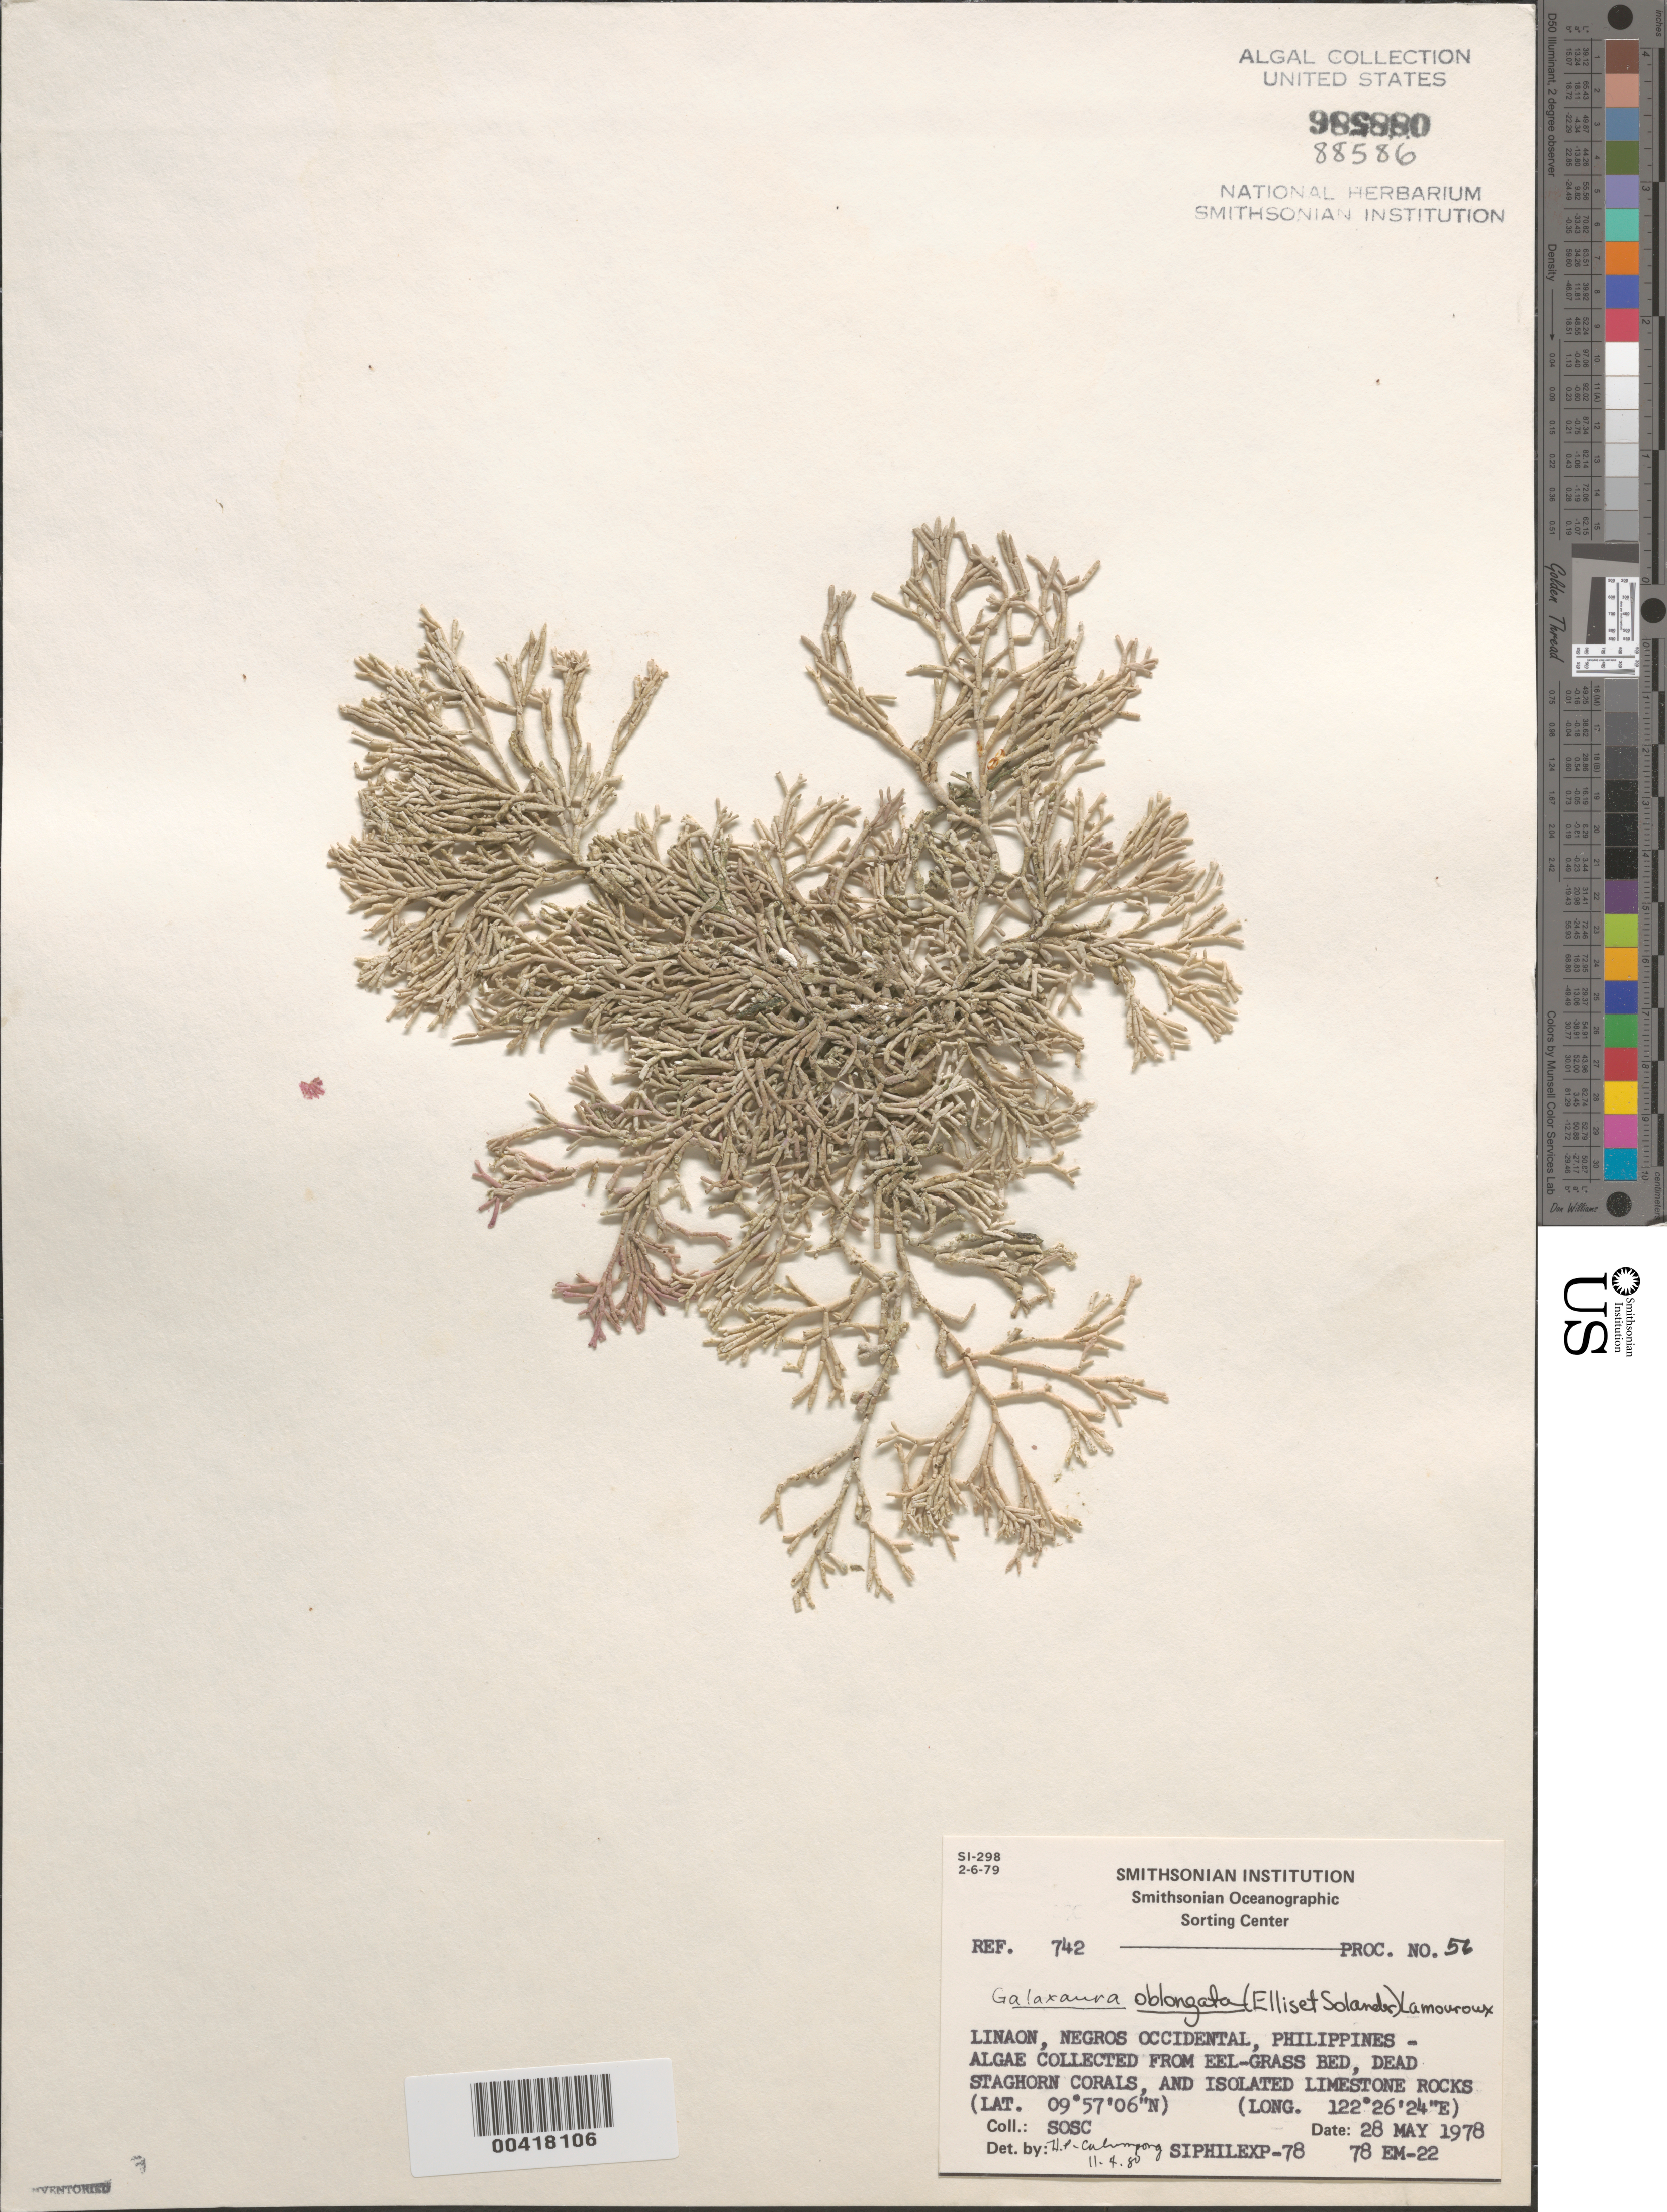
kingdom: Plantae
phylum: Rhodophyta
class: Florideophyceae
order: Nemaliales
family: Galaxauraceae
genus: Tricleocarpa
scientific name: Tricleocarpa fragilis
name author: (L.) Huisman & R.A. Towns.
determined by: Algae name updating Project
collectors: SOSC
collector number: Station 78 Em-22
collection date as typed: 28 May 1978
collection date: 1978-05-28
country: Philippines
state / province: Western Visayas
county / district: Negros Occidental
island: Negros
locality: Linaon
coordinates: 09 57' 06" N, 122 26' 24" E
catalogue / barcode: US 88586